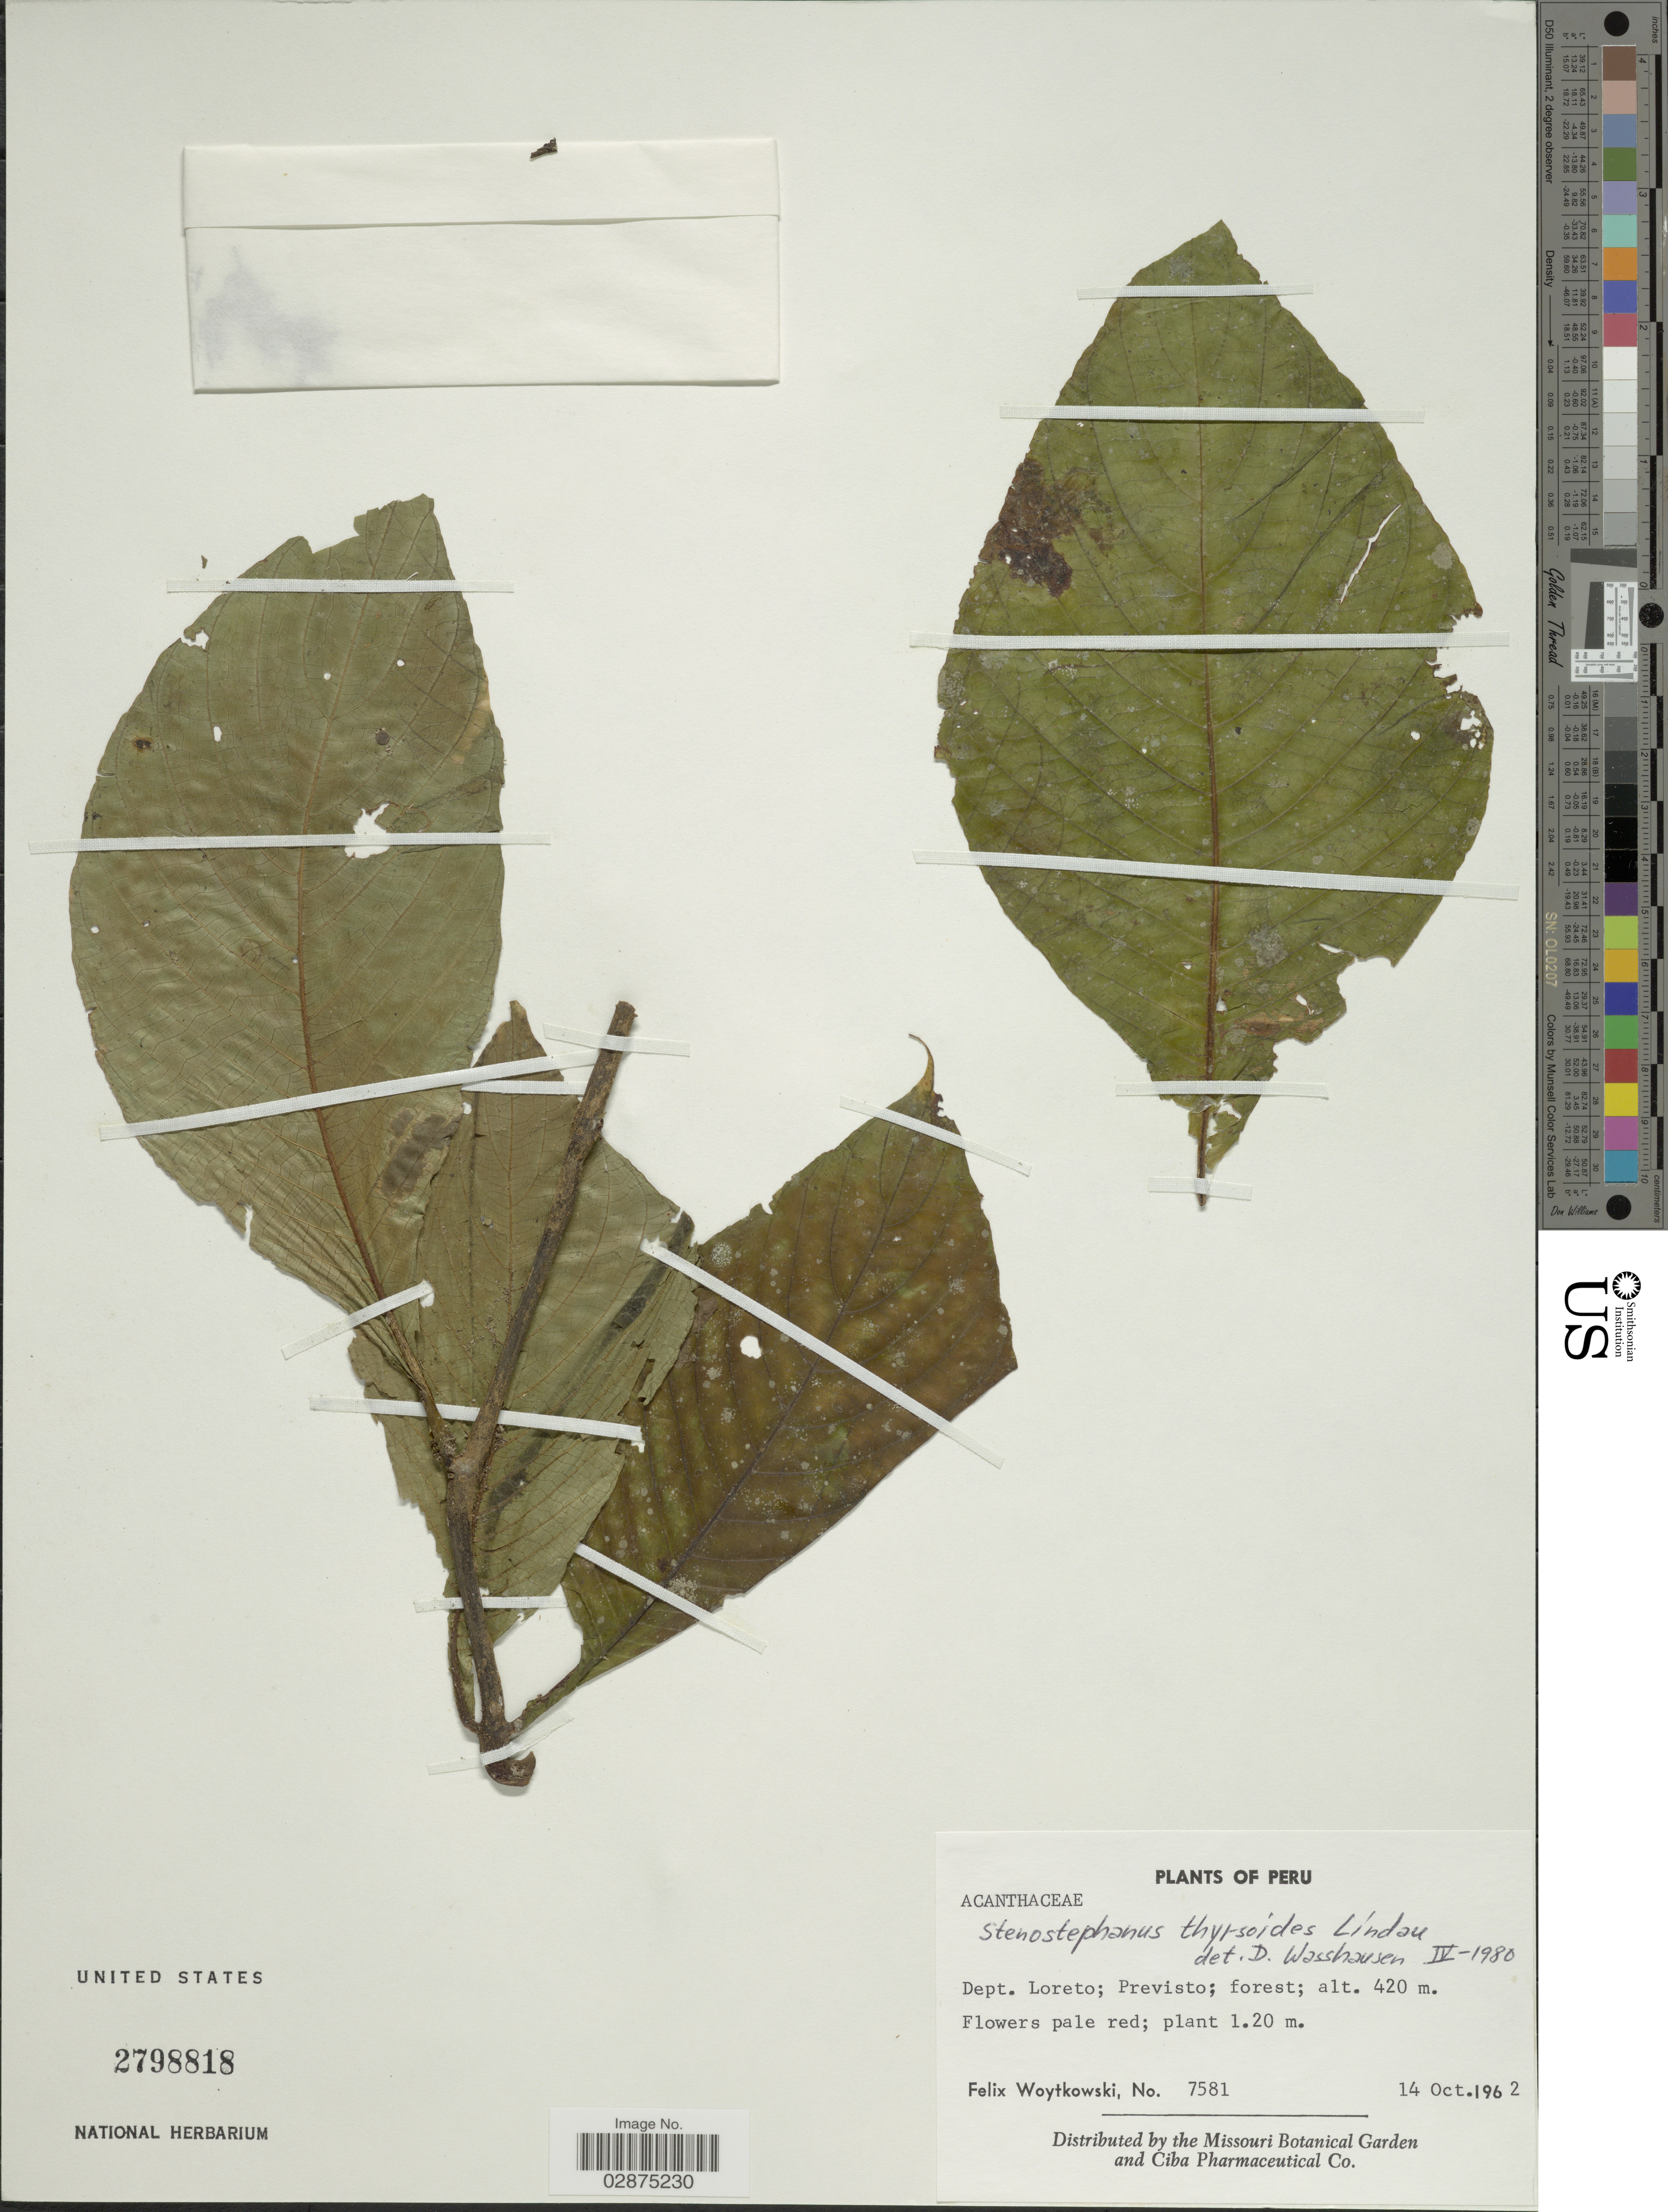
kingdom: Plantae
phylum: Tracheophyta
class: Magnoliopsida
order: Lamiales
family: Acanthaceae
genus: Stenostephanus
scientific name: Stenostephanus longistaminus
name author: (Ruiz & Pav.) V.M. Baum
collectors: F. Woytkowski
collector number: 7581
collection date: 1962-10-14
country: Peru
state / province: Loreto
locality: Dept. Loreto; Previsto.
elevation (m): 420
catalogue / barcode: US 2798818